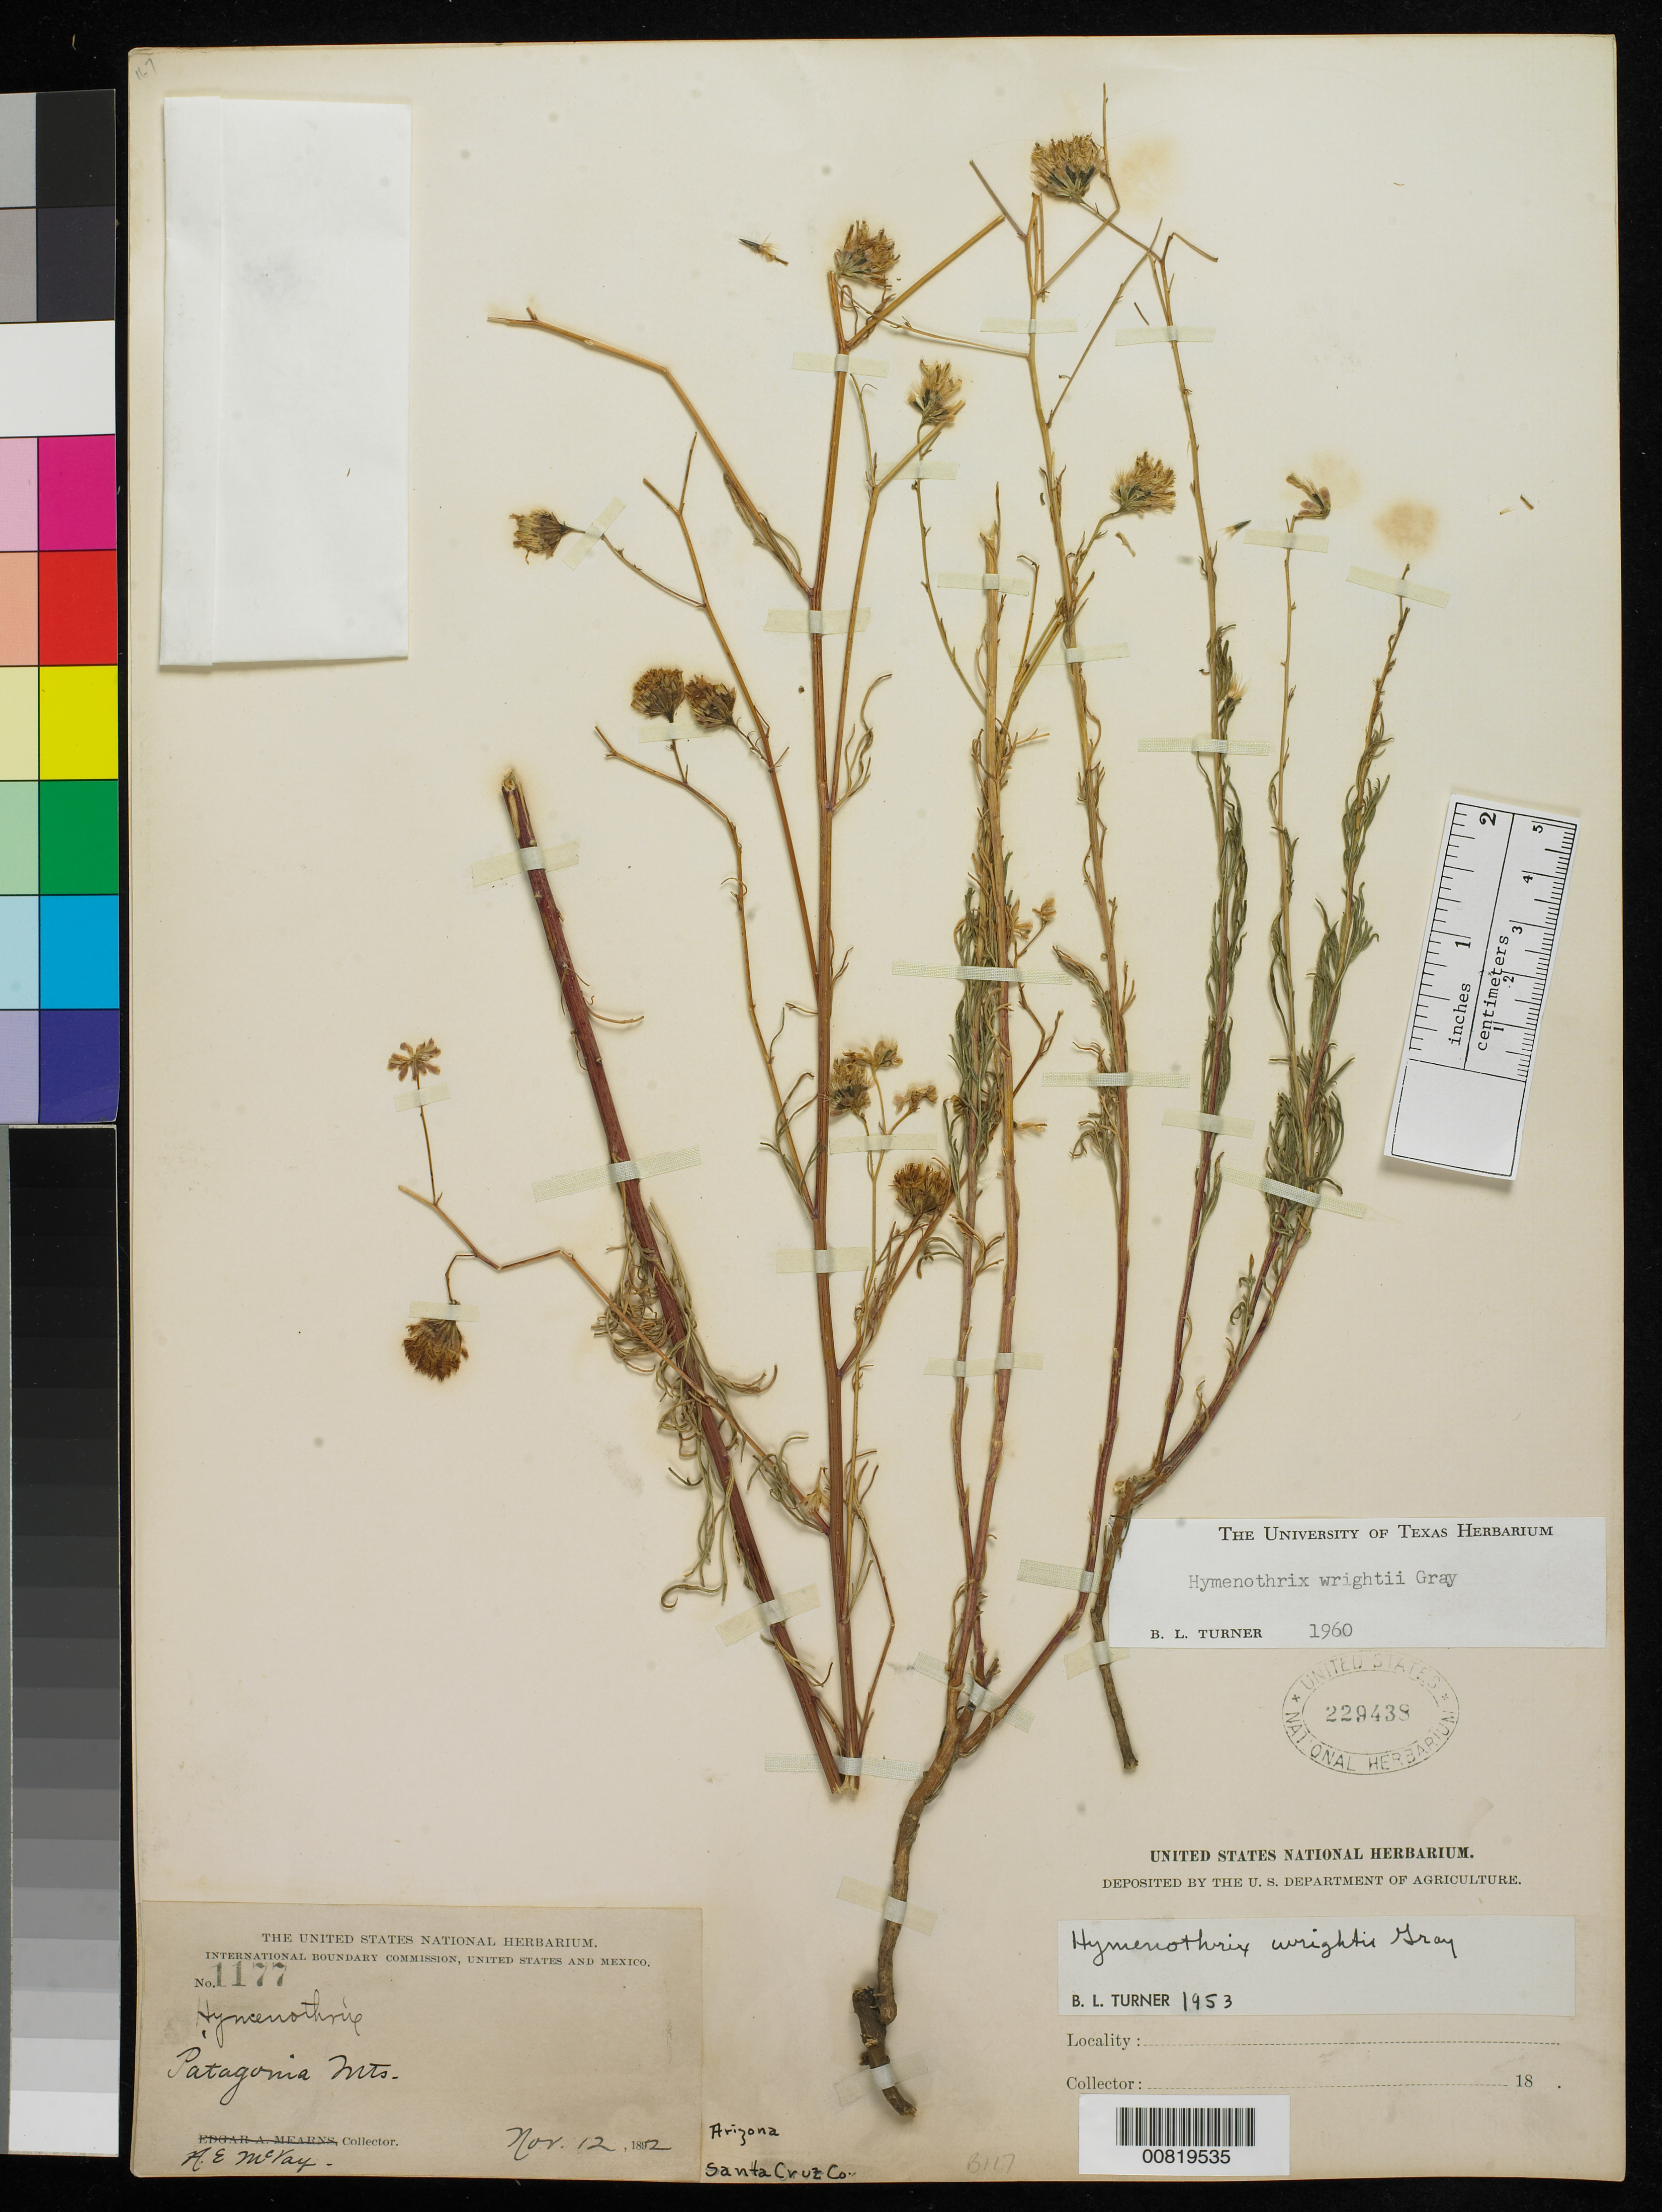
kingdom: Plantae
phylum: Tracheophyta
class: Magnoliopsida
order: Asterales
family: Asteraceae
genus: Hymenothrix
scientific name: Hymenothrix wrightii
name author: A. Gray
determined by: Turner, B. L.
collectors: H. E. McVay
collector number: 1177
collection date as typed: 12 Nov 1892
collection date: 1892-11-12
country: United States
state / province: Arizona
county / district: Santa Cruz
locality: Patagonia Mts., Santa Cruz County, Arizona.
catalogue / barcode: US 229438